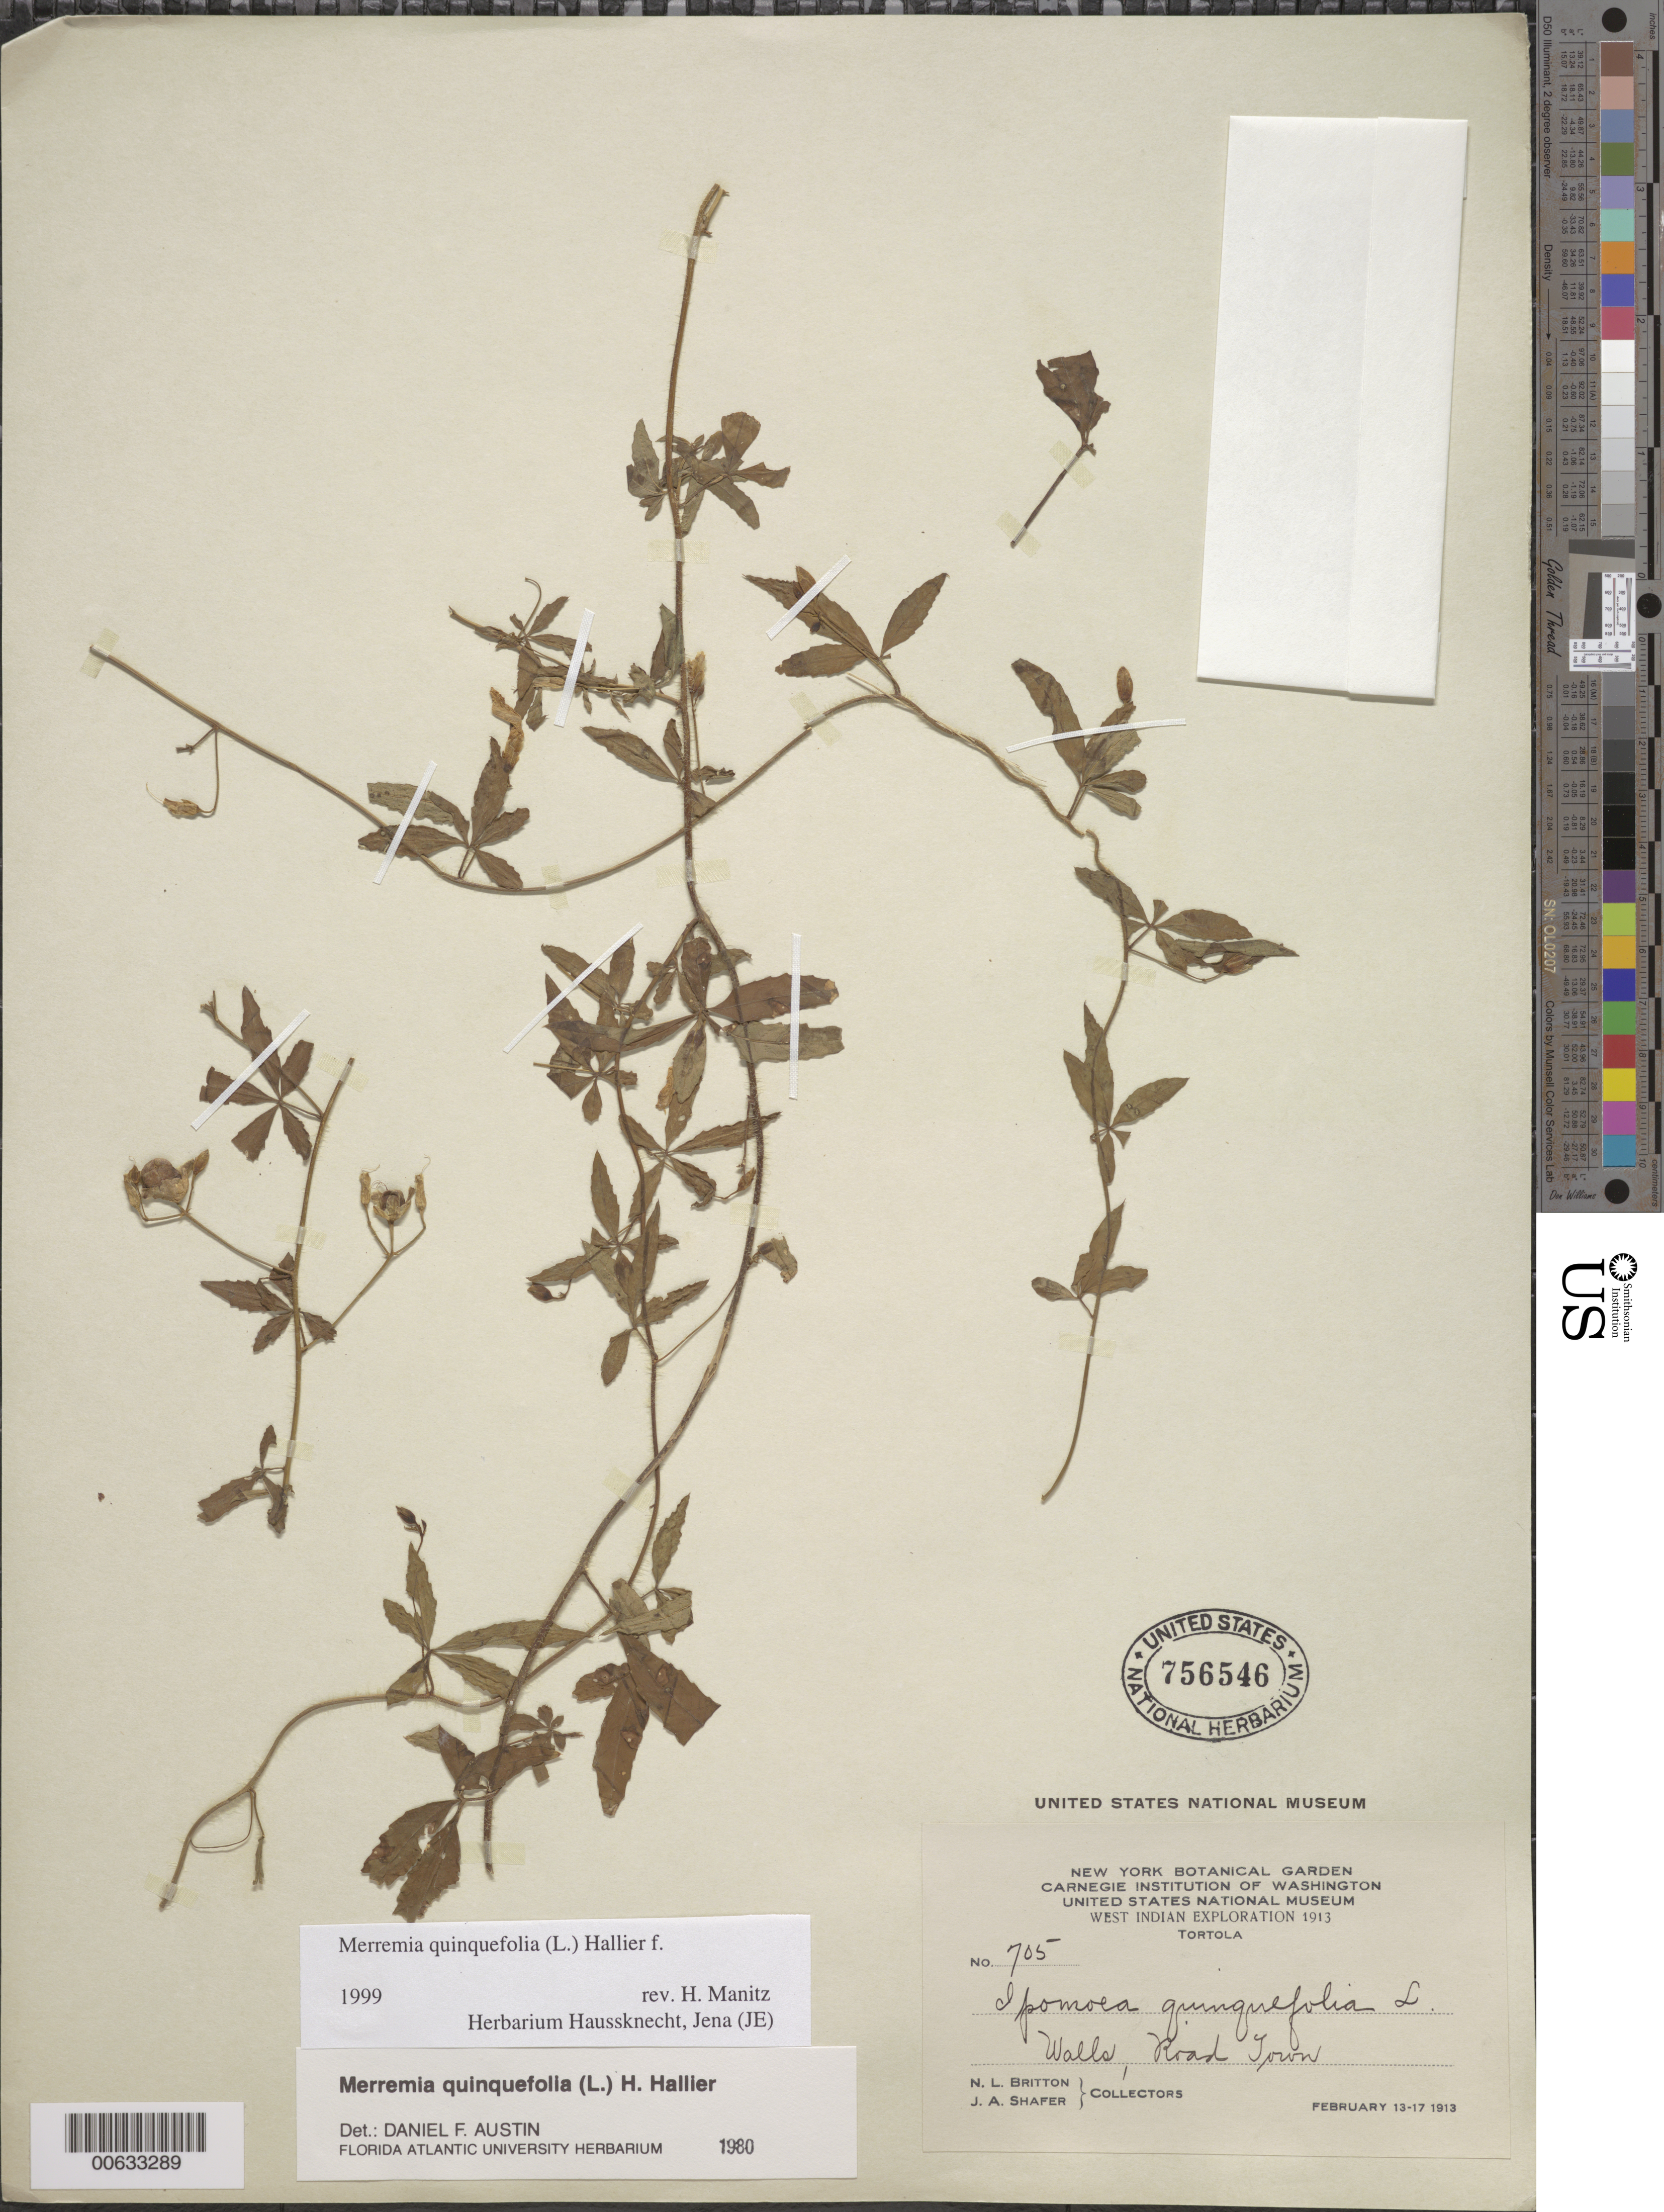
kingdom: Plantae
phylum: Tracheophyta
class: Magnoliopsida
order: Solanales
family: Convolvulaceae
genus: Distimake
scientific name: Distimake quinquefolius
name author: (L.) A. R. Simões & Staples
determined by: Strong, Mark T., (BOT), Smithsonian Institution - National Museum of Natural History (UNITED STATES)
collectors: N. Britton & J. A. Shafer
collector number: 705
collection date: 1913-02-13/1913-02-17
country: British Virgin Islands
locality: West Indian, Tortola, Walls, Road Town.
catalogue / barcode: US 756546